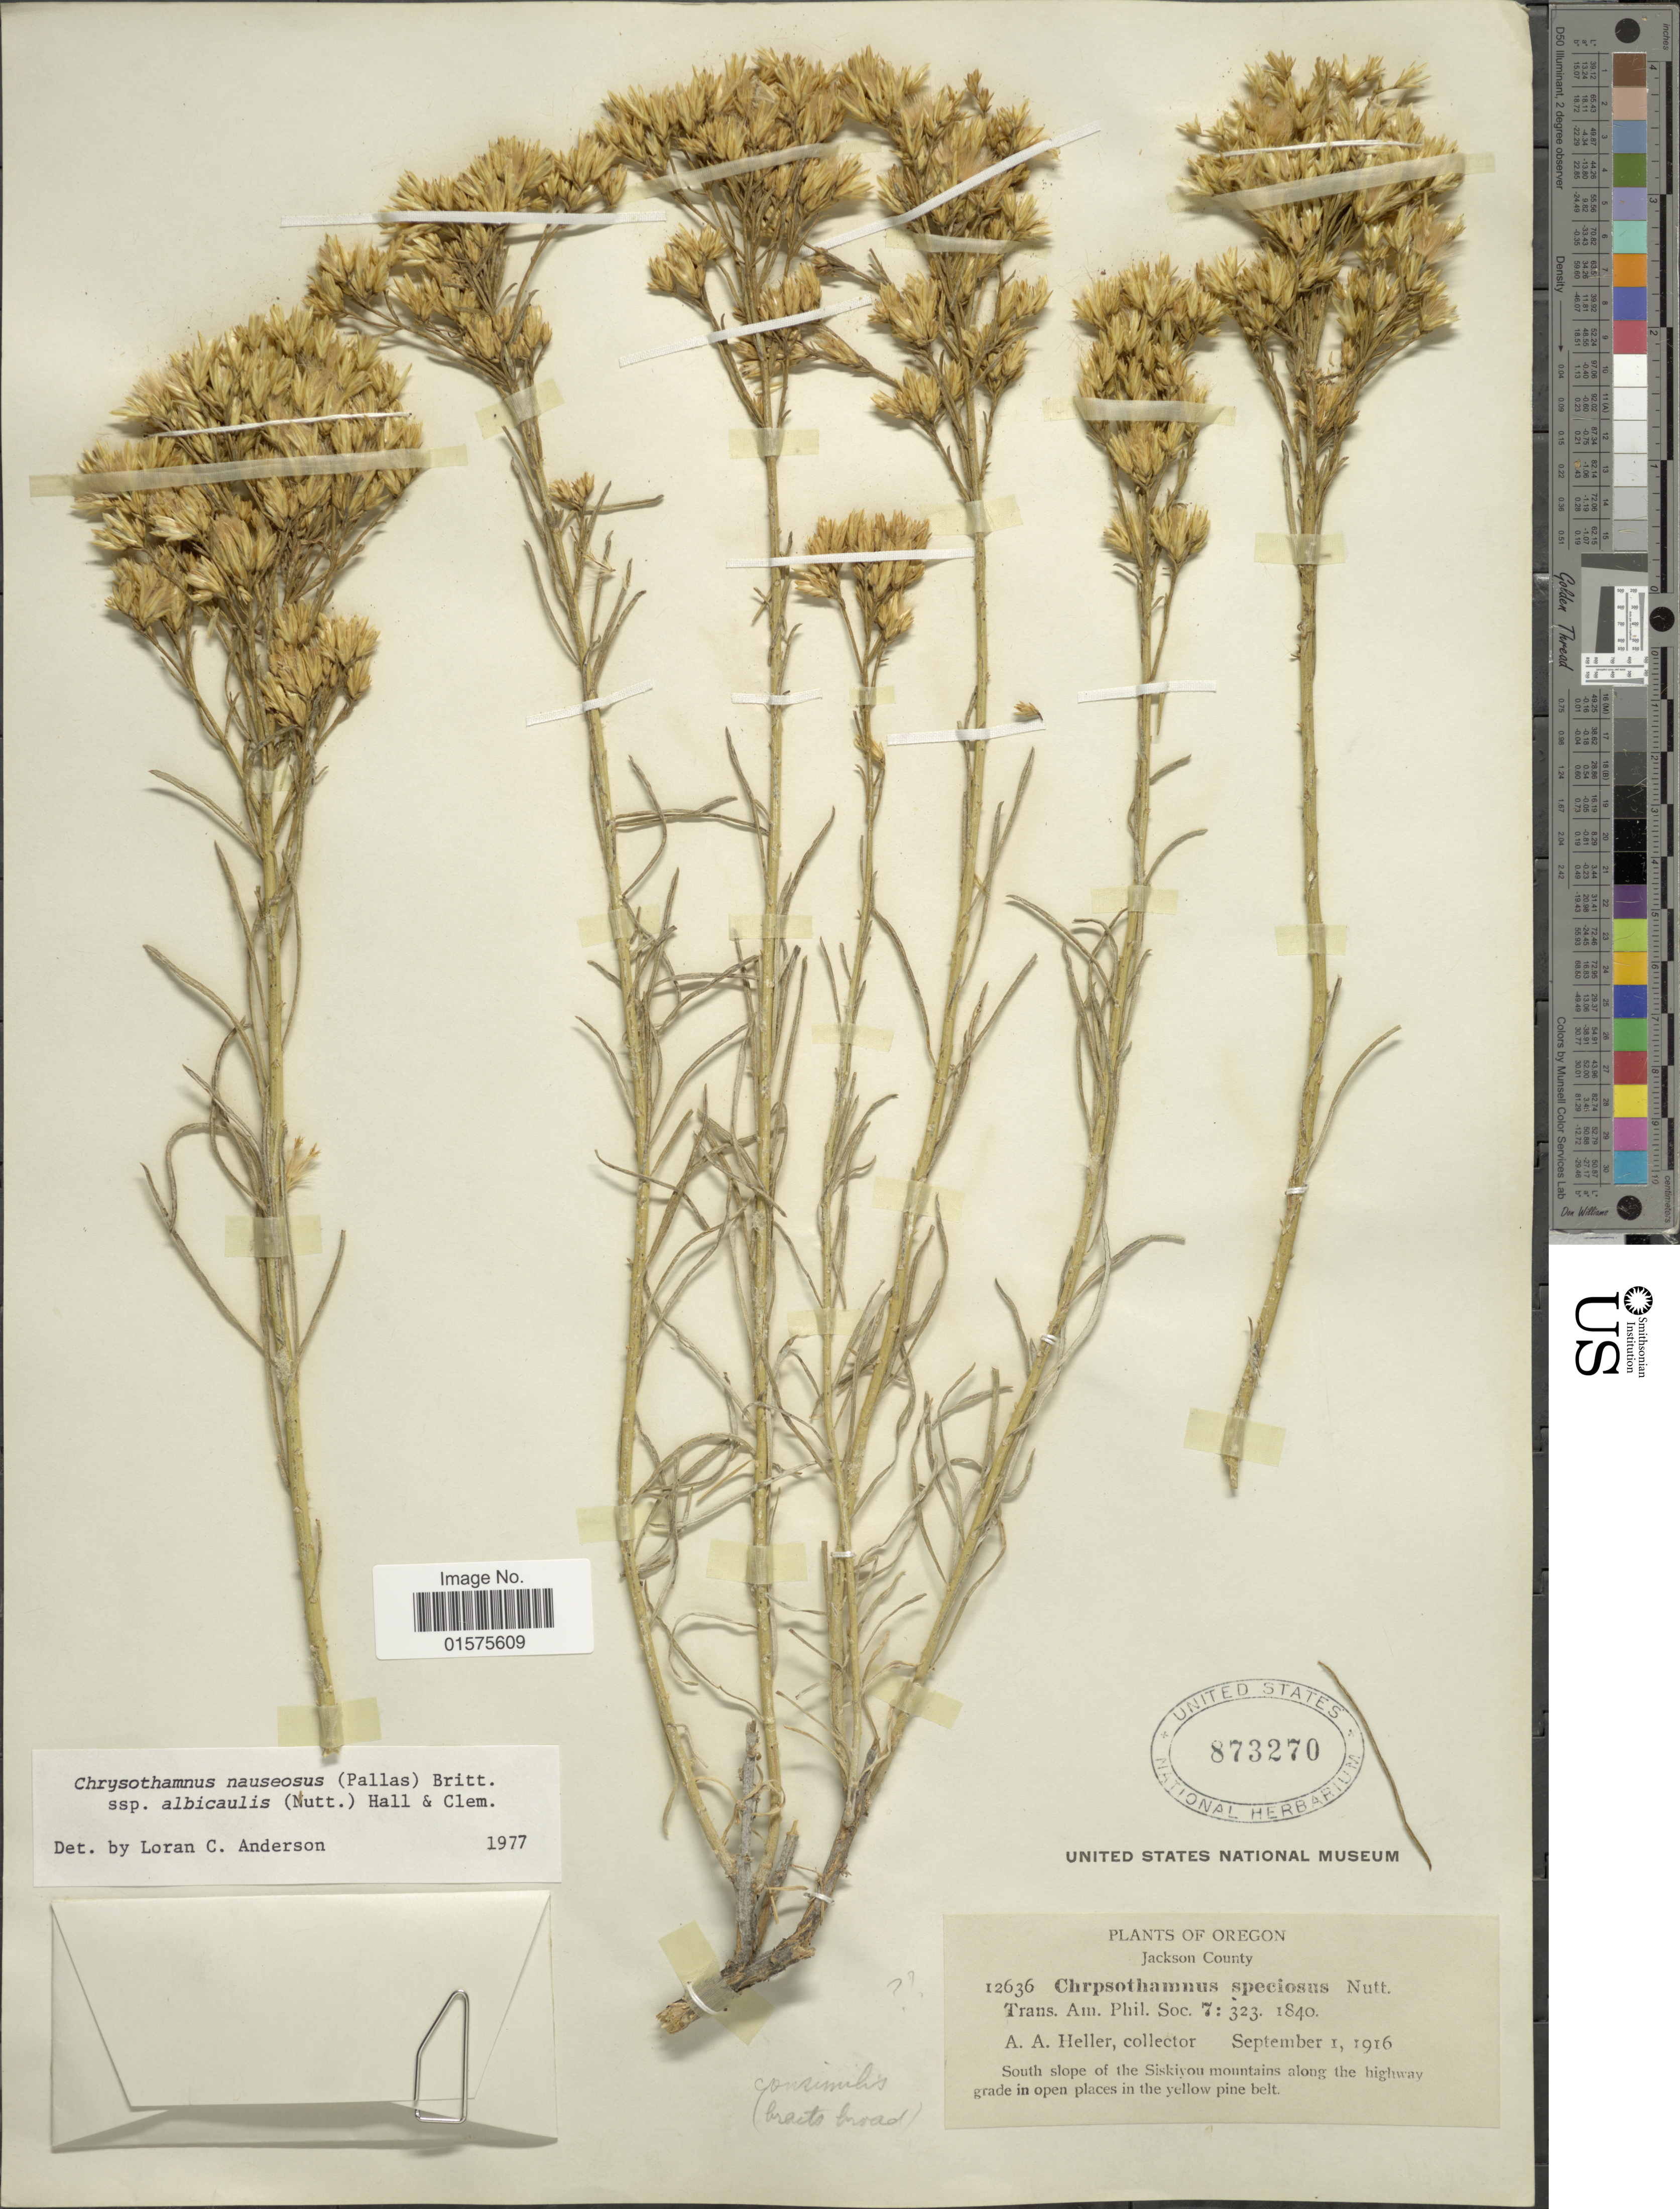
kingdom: Plantae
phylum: Tracheophyta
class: Magnoliopsida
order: Asterales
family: Asteraceae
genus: Ericameria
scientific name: Ericameria nauseosa var. speciosa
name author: (Nutt.) G.L. Nesom & G.I. Baird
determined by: Urbatsch, Lowell E., Curator (LSU), Louisiana State University (UNITED STATES)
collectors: A. A. Heller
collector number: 12636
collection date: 1916-09-01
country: United States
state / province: Oregon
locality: Jackson County. South slope of the Siskiyou mountains along the highway grade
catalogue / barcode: US 873270